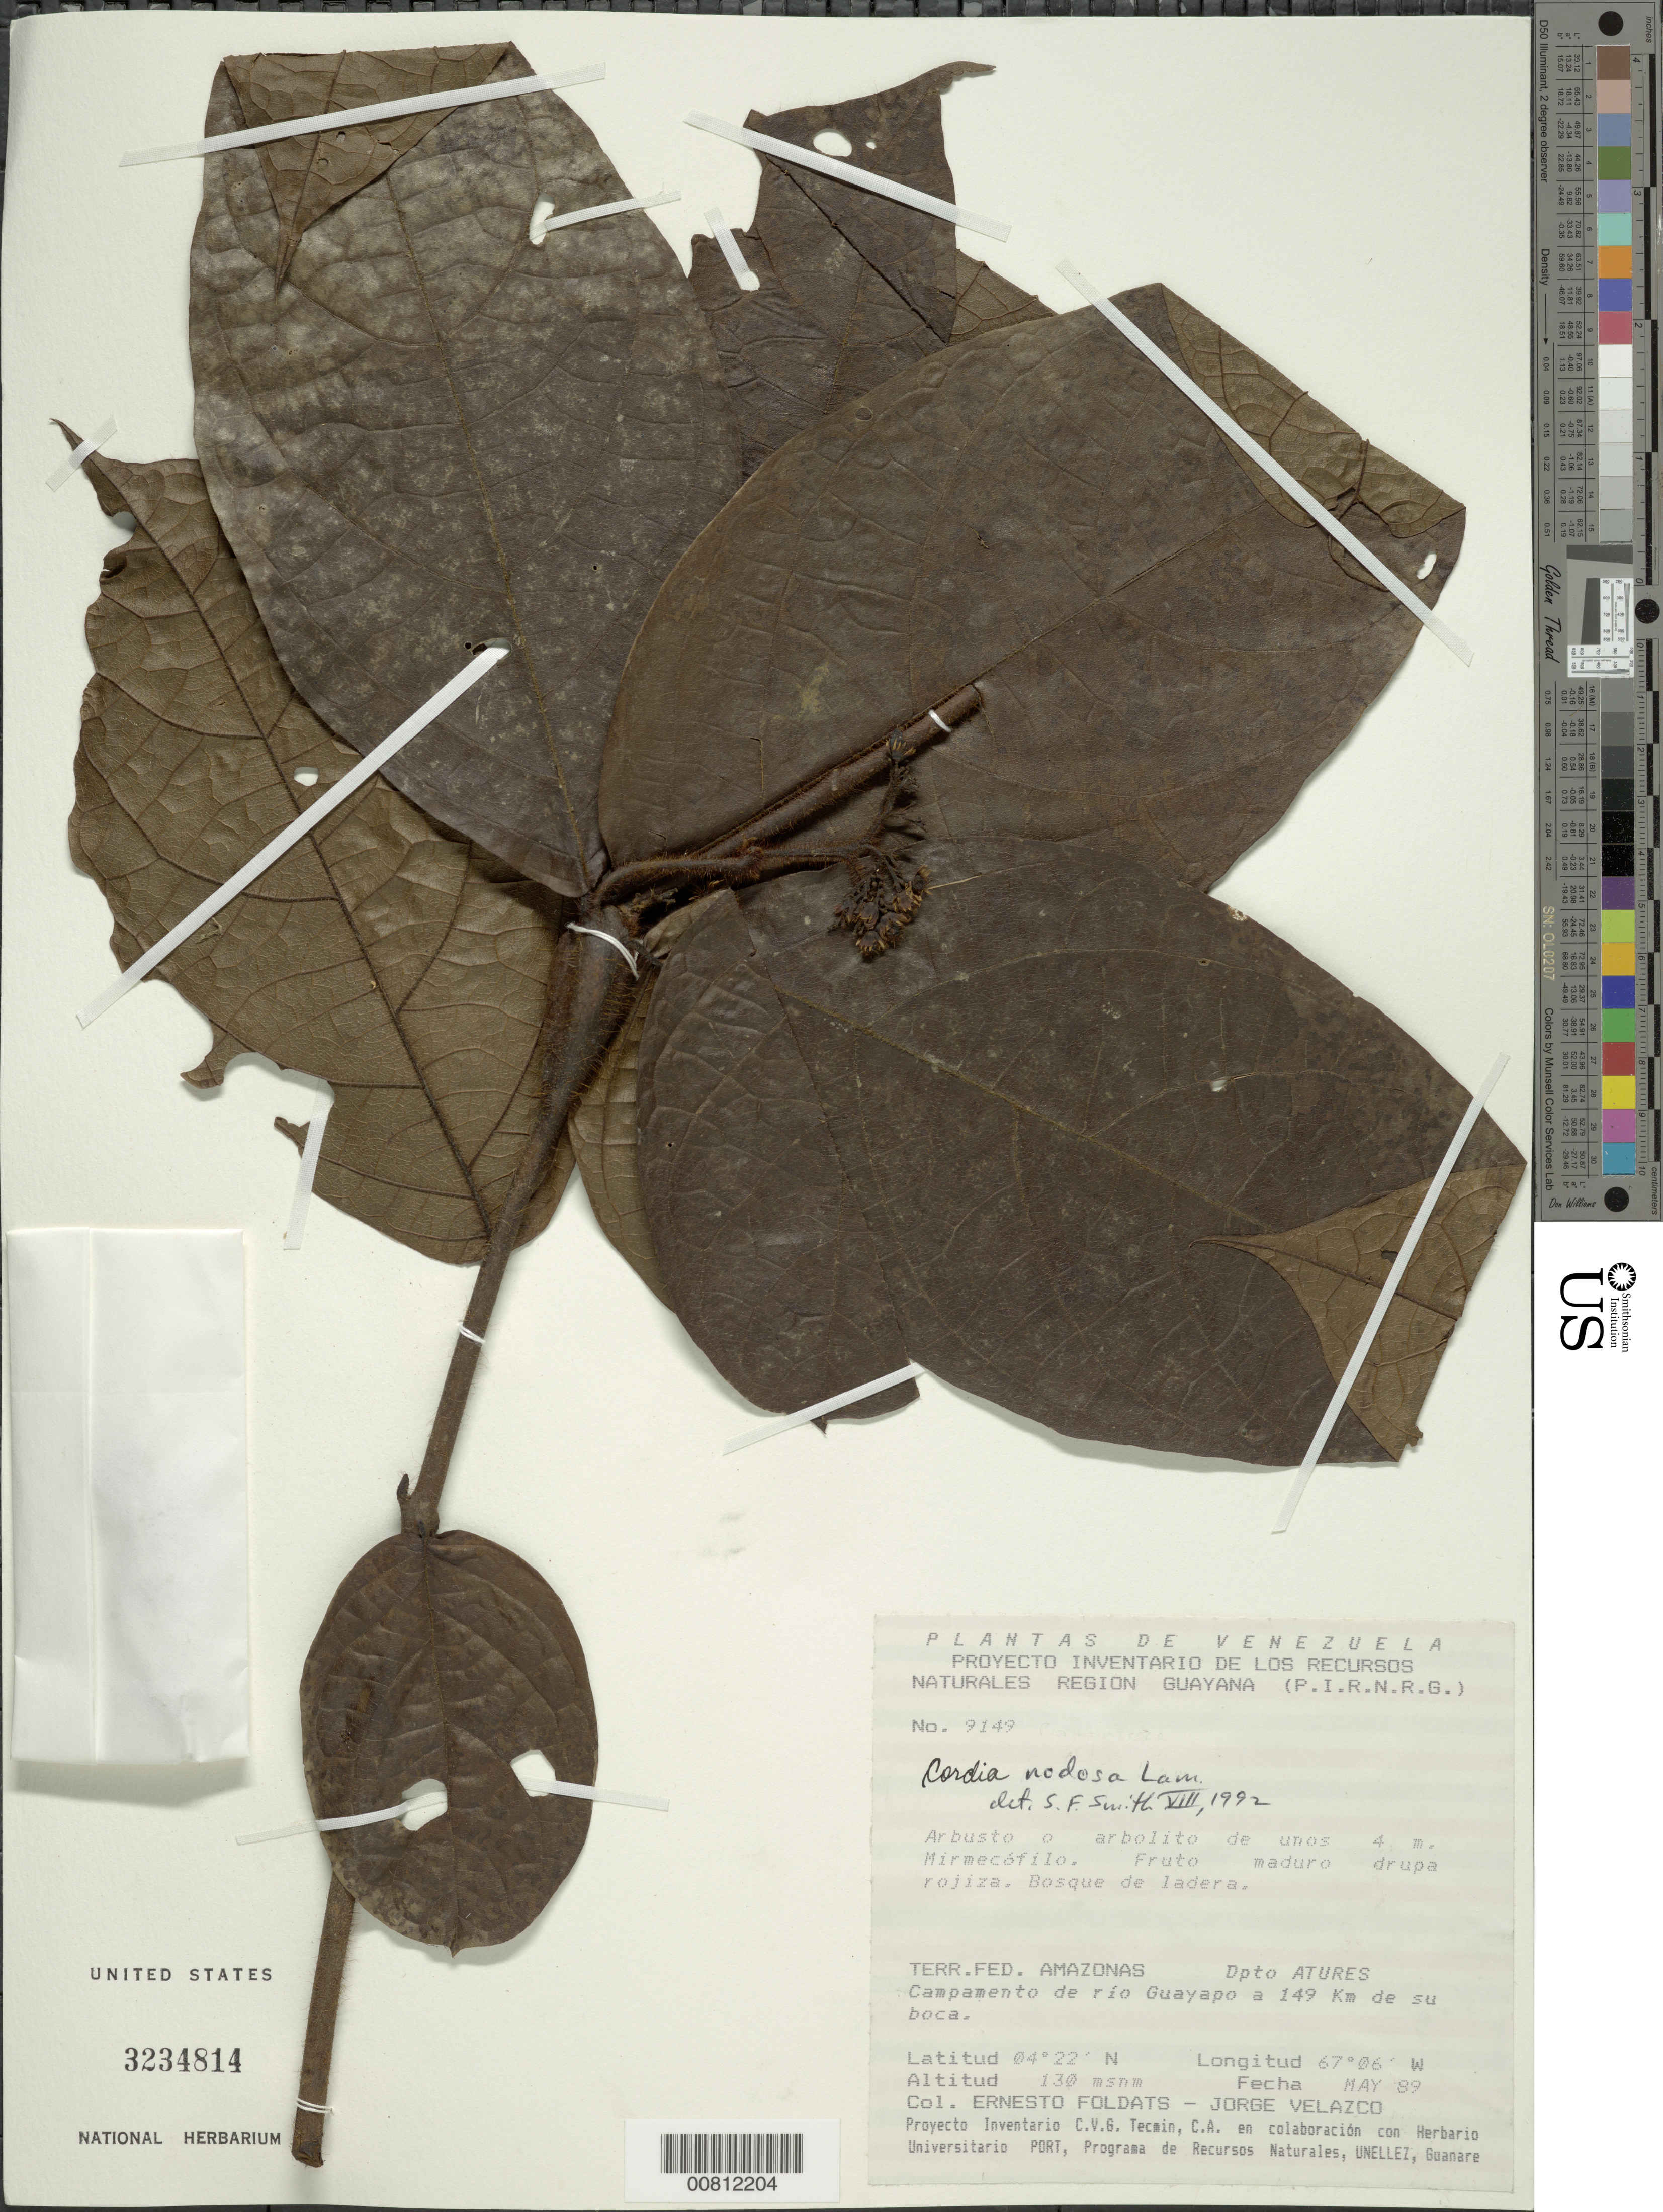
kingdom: Plantae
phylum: Tracheophyta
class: Magnoliopsida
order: Boraginales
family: Cordiaceae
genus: Cordia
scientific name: Cordia nodosa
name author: Lam.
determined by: Smith, Stephen F., (US), NMNH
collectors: E. Foldats & J. Velazco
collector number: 9149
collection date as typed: May-89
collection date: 1989-05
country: Venezuela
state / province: Amazonas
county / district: Atures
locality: Río Guayapo, 149 km de la boca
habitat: Bosque de ladera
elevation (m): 130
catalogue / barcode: US 3234814